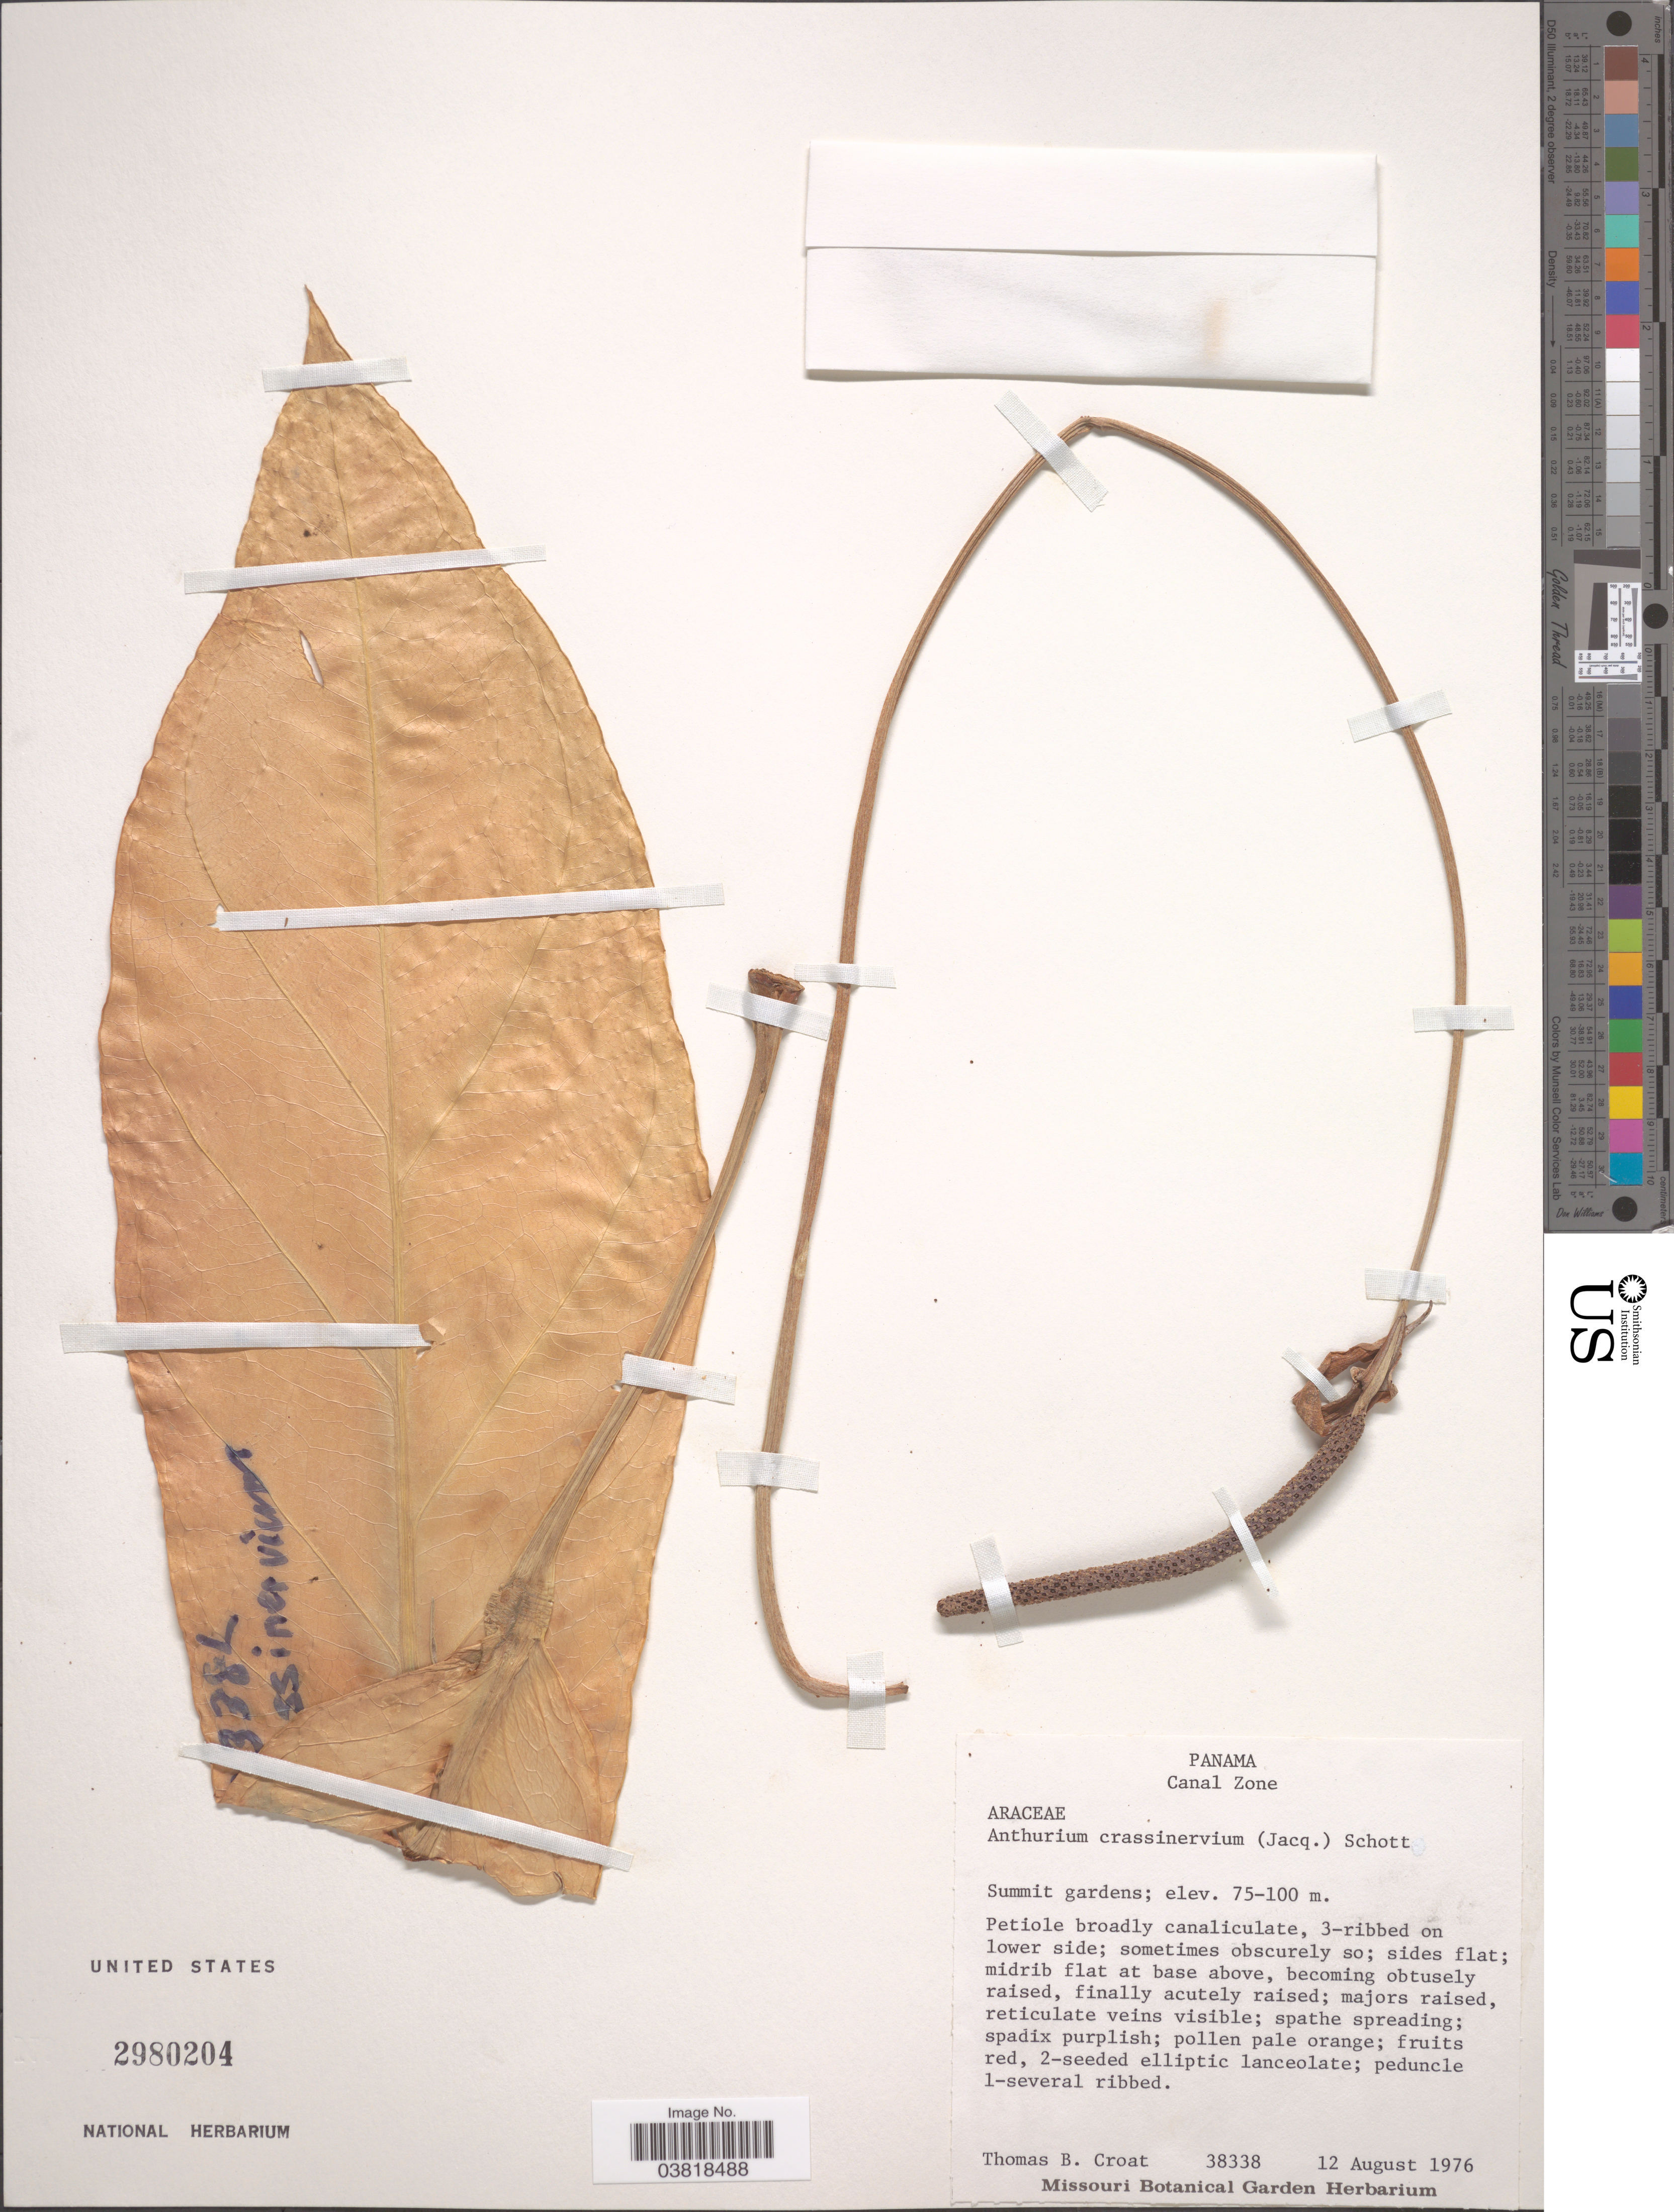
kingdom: Plantae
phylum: Tracheophyta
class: Liliopsida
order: Alismatales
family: Araceae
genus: Anthurium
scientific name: Anthurium crassinervium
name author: (Jacq.) Schott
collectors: T. B. Croat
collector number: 38338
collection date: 1976-08-12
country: Panama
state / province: Colón / Panamá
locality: Canal Zone. Summit gardens. Missouri Botanical Garden Herbarium [unsure placement].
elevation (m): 75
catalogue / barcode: US 2980204